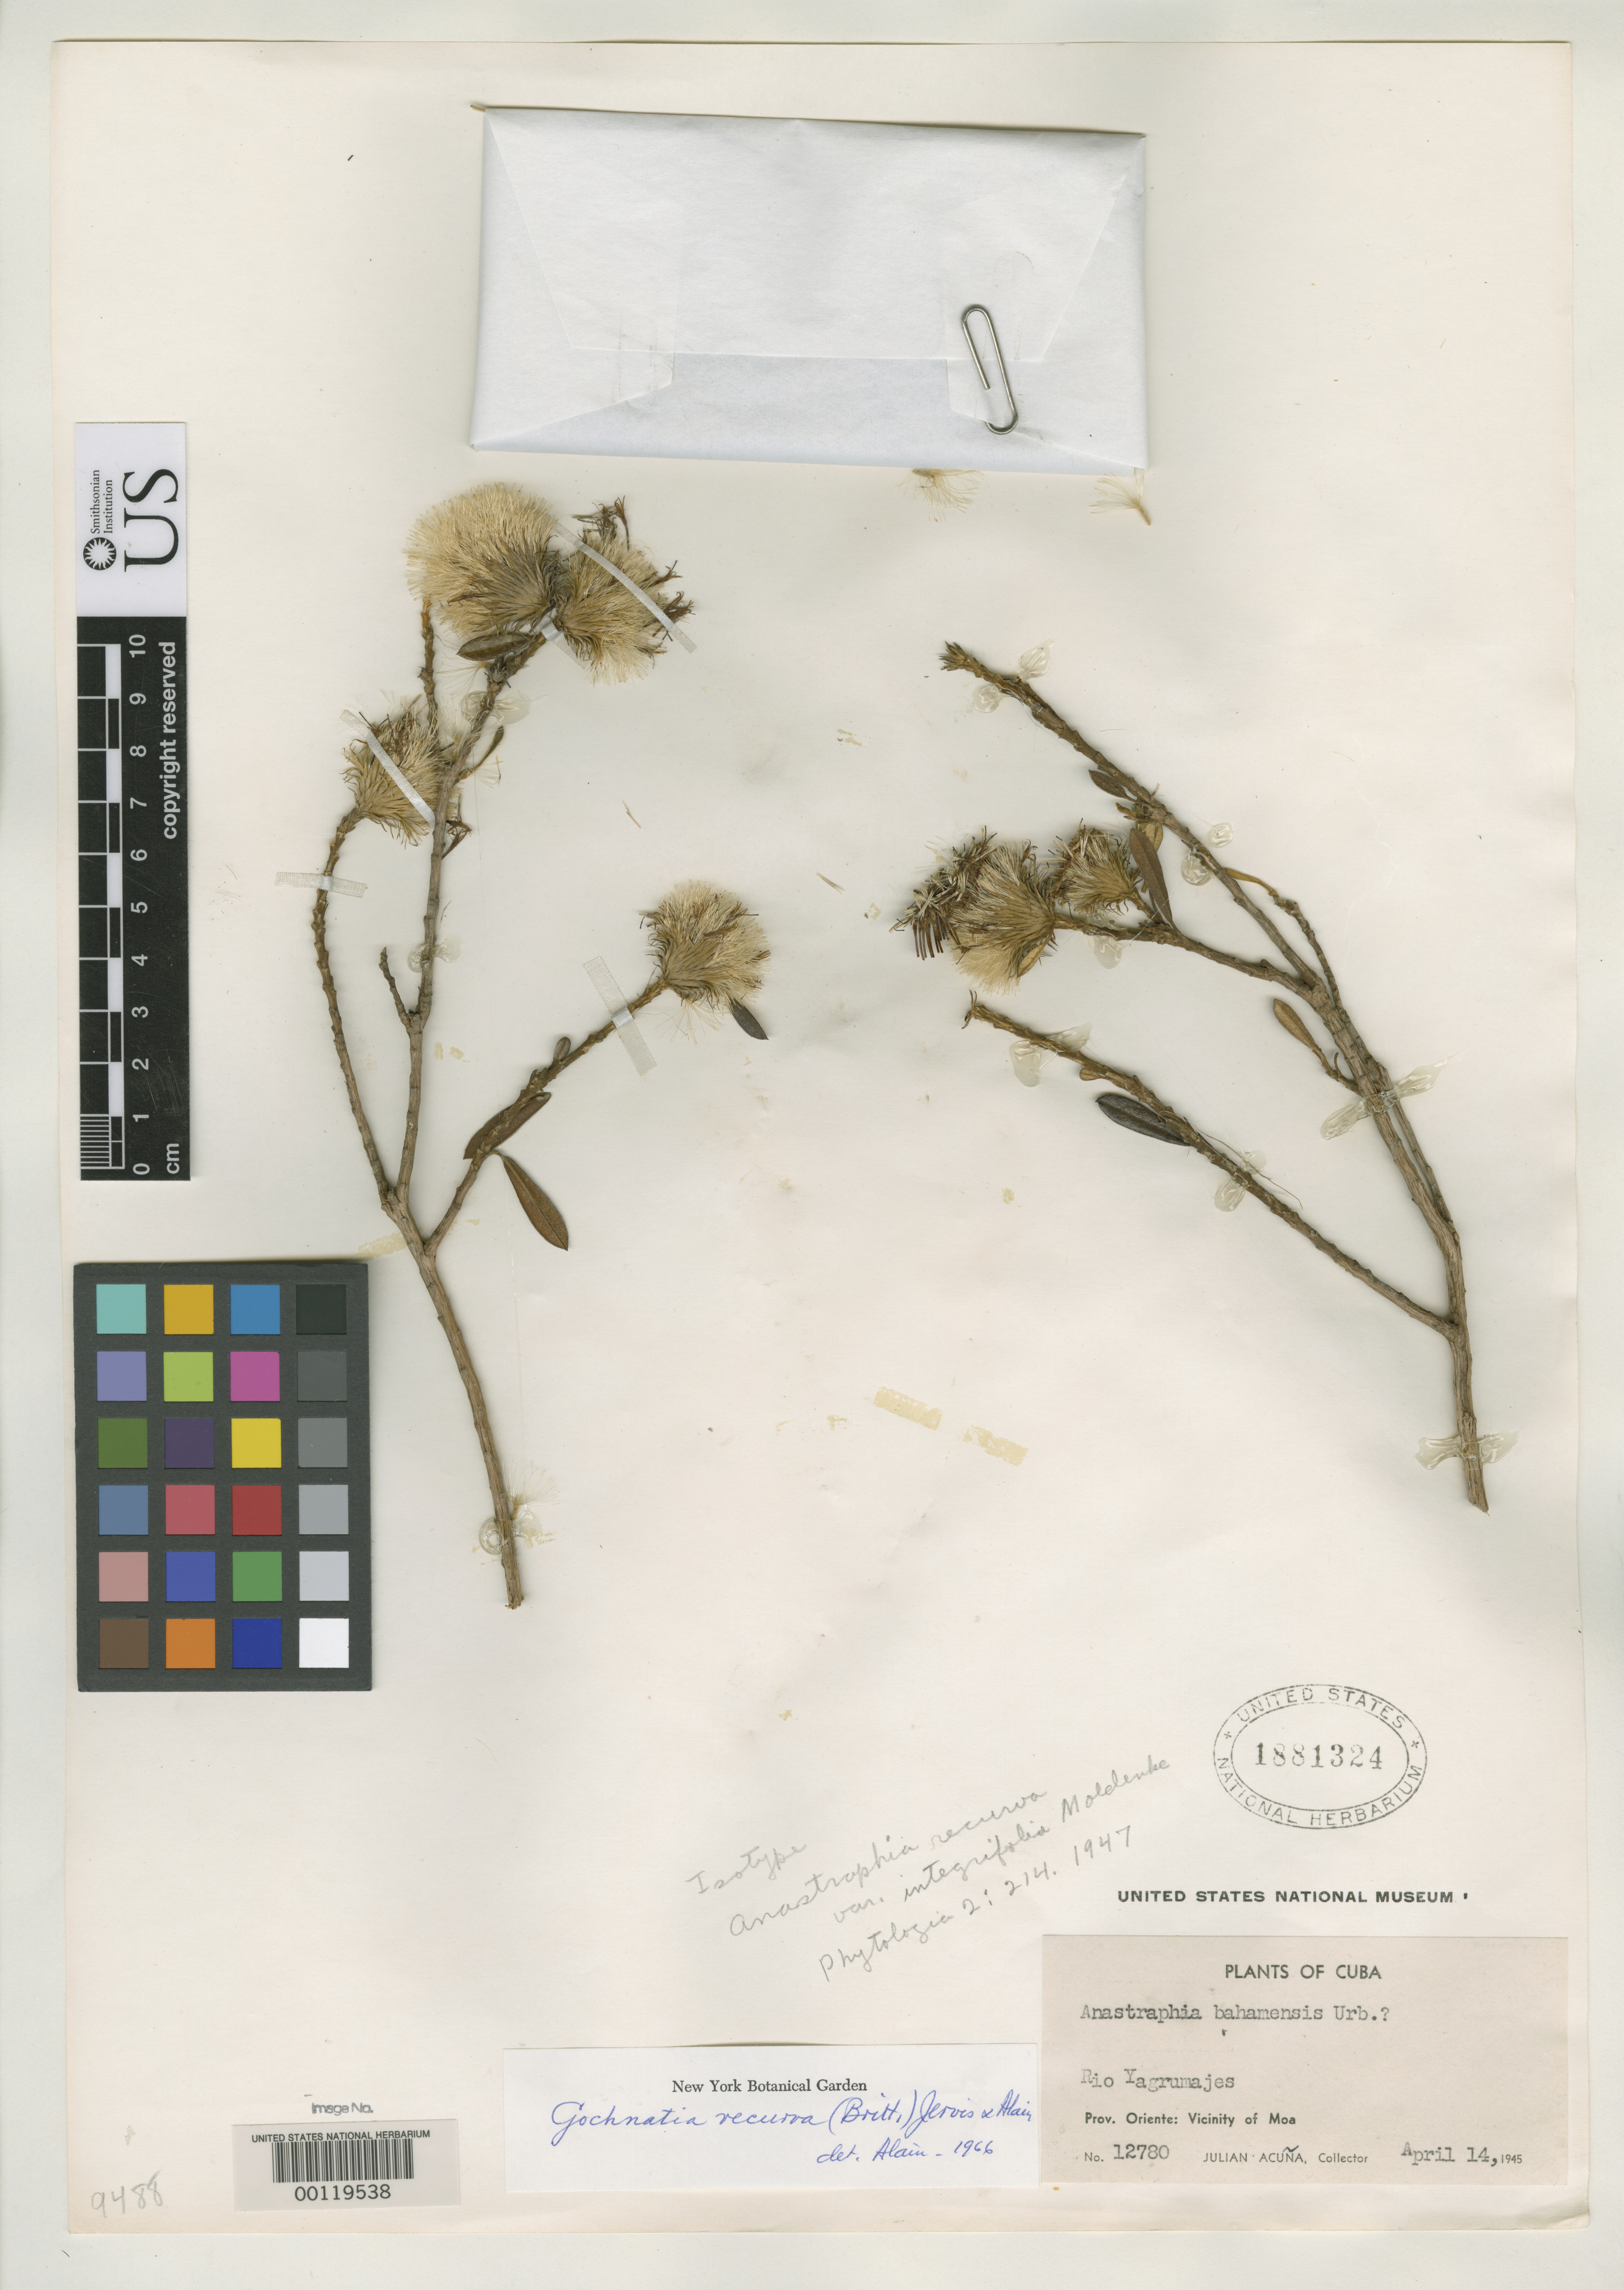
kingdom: Plantae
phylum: Tracheophyta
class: Magnoliopsida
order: Asterales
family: Asteraceae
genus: Anastraphia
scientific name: Anastraphia recurva var. integrifolia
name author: Moldenke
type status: Isotype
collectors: J. B. Acuña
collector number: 12780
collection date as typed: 14 Apr 1945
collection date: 1945-04-14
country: Cuba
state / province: Oriente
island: Greater Antilles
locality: Vicinity of Moa, Rio Yagrumajes.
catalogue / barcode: US 1881324